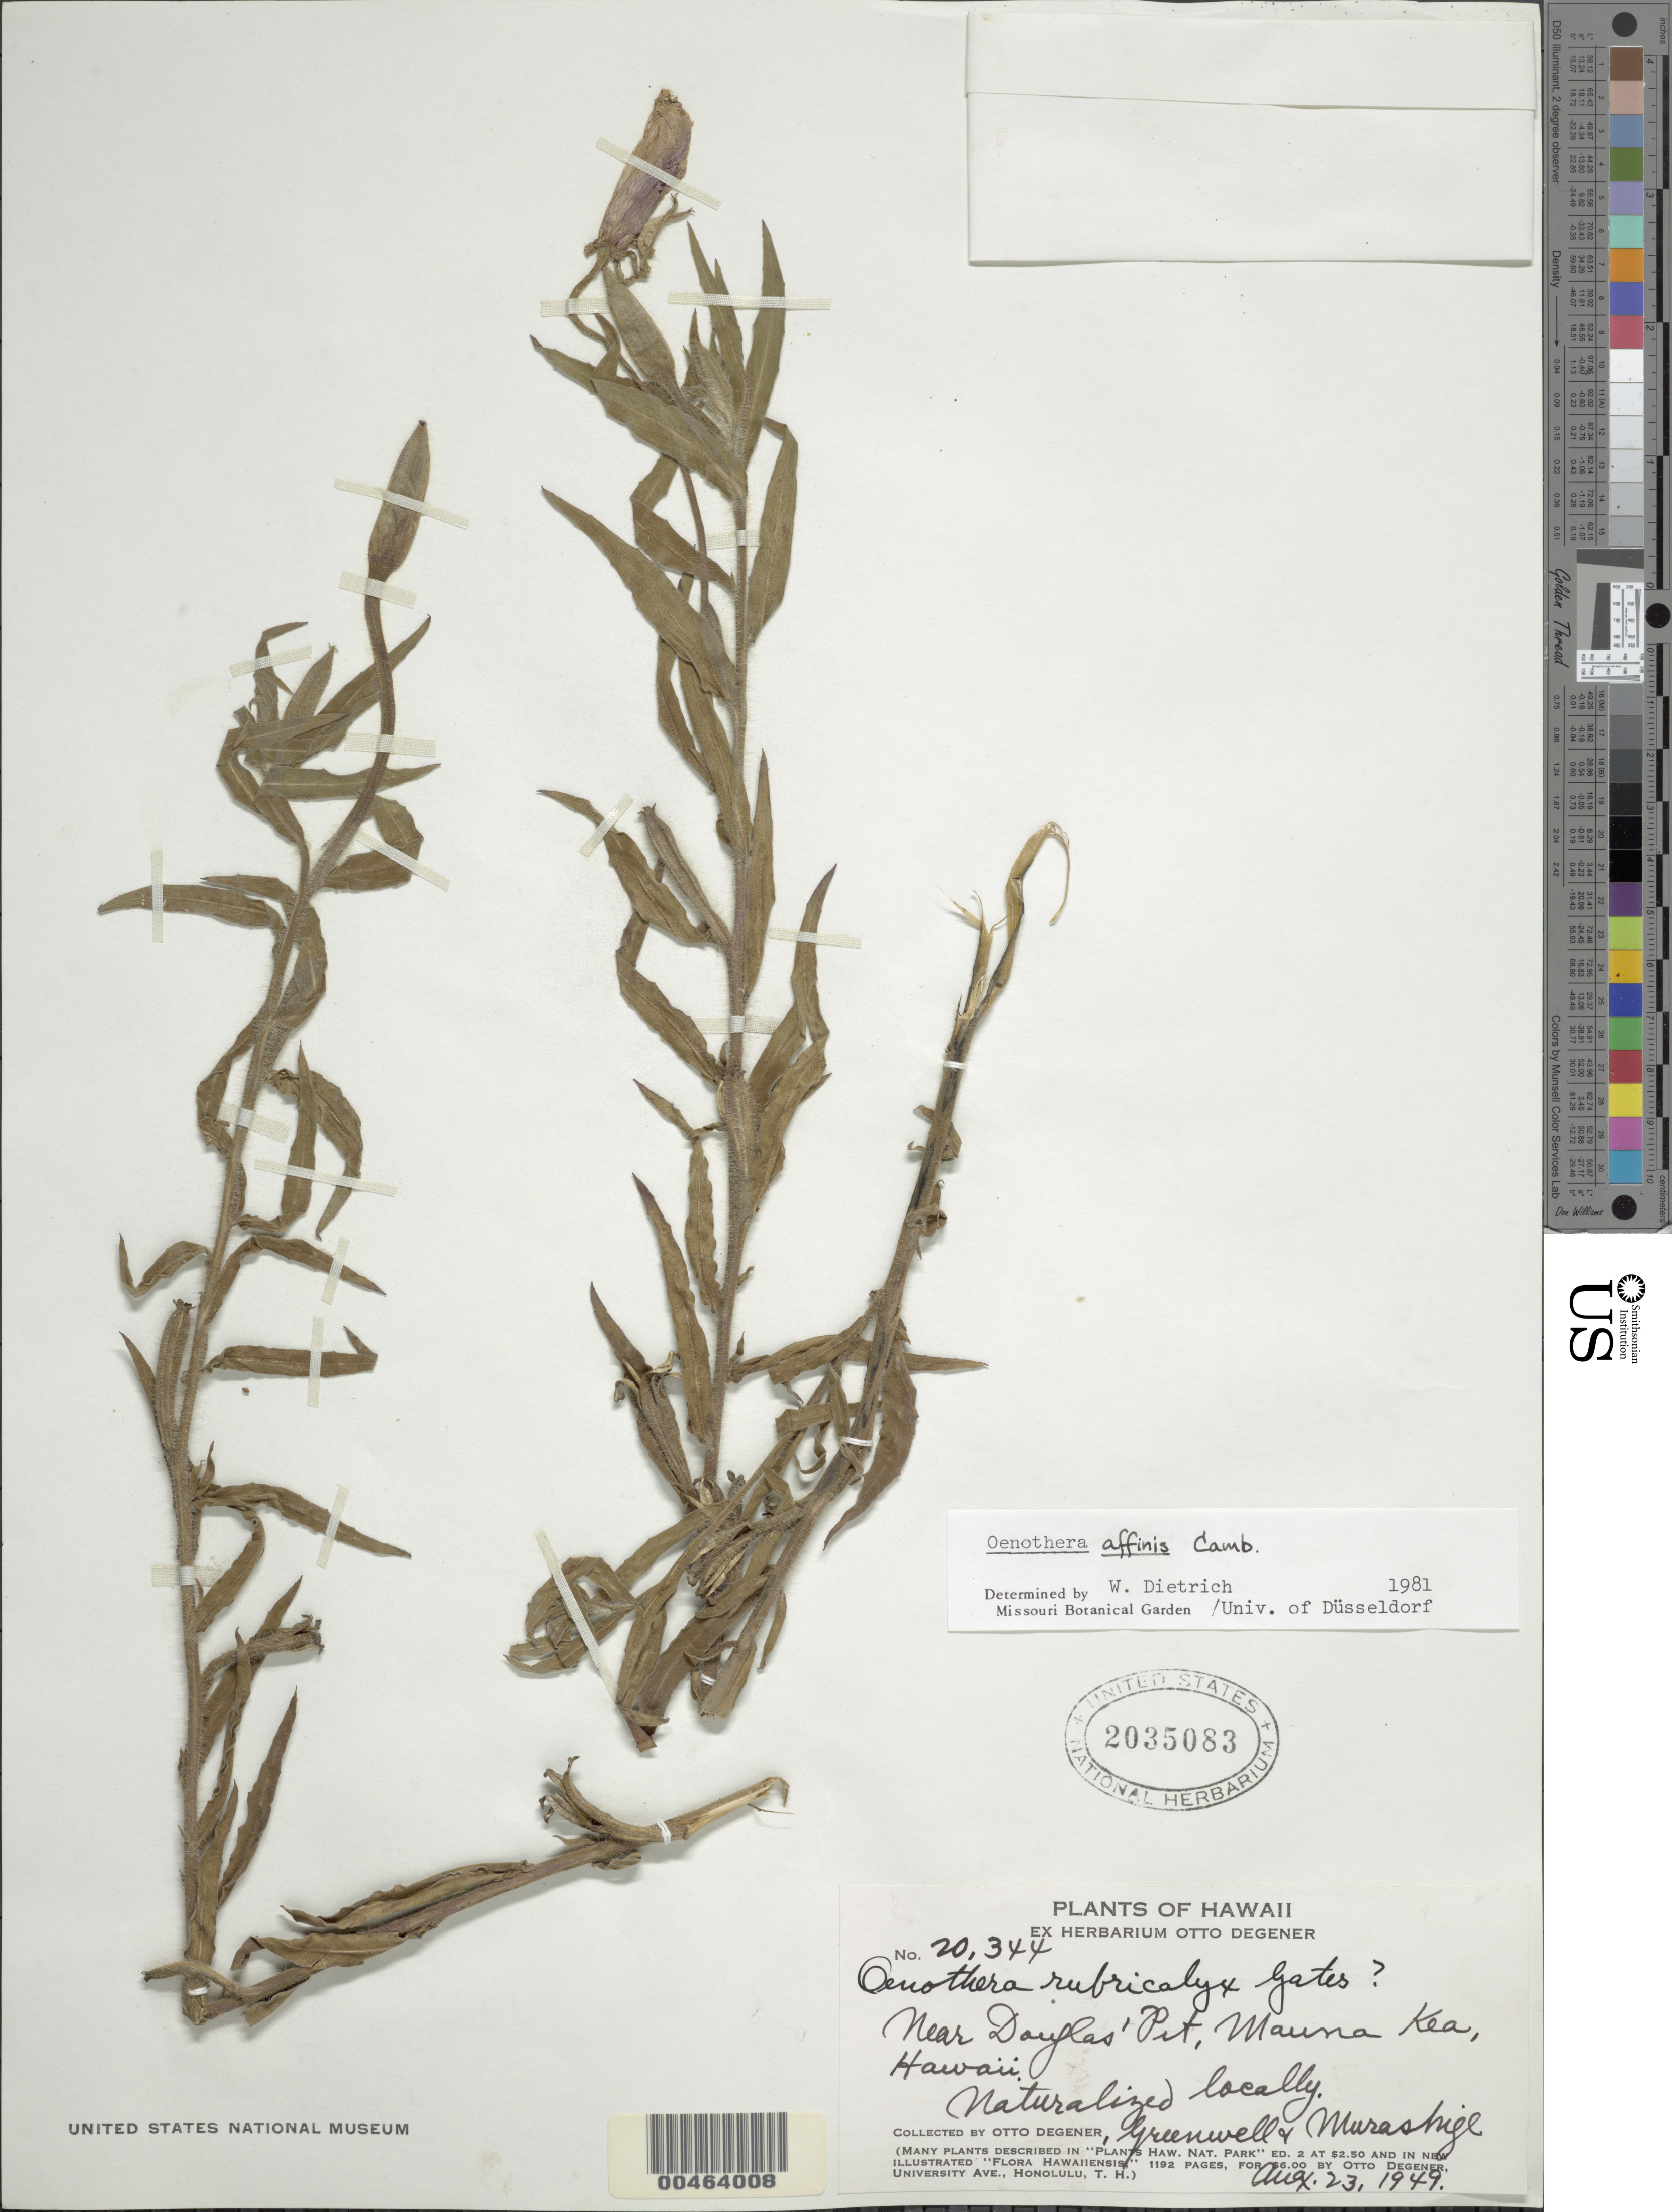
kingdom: Plantae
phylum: Tracheophyta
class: Magnoliopsida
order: Myrtales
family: Onagraceae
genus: Oenothera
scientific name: Oenothera affinis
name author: Cambess.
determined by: Dietrich, W.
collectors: O. Degener, -. Greenwell & Murashige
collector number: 20344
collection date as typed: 23 Aug 1949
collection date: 1949-08-23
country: United States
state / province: Hawaii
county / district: Hawaii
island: Hawaii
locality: Near Douglas' Pit, Mauna Kea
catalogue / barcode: US 2035083